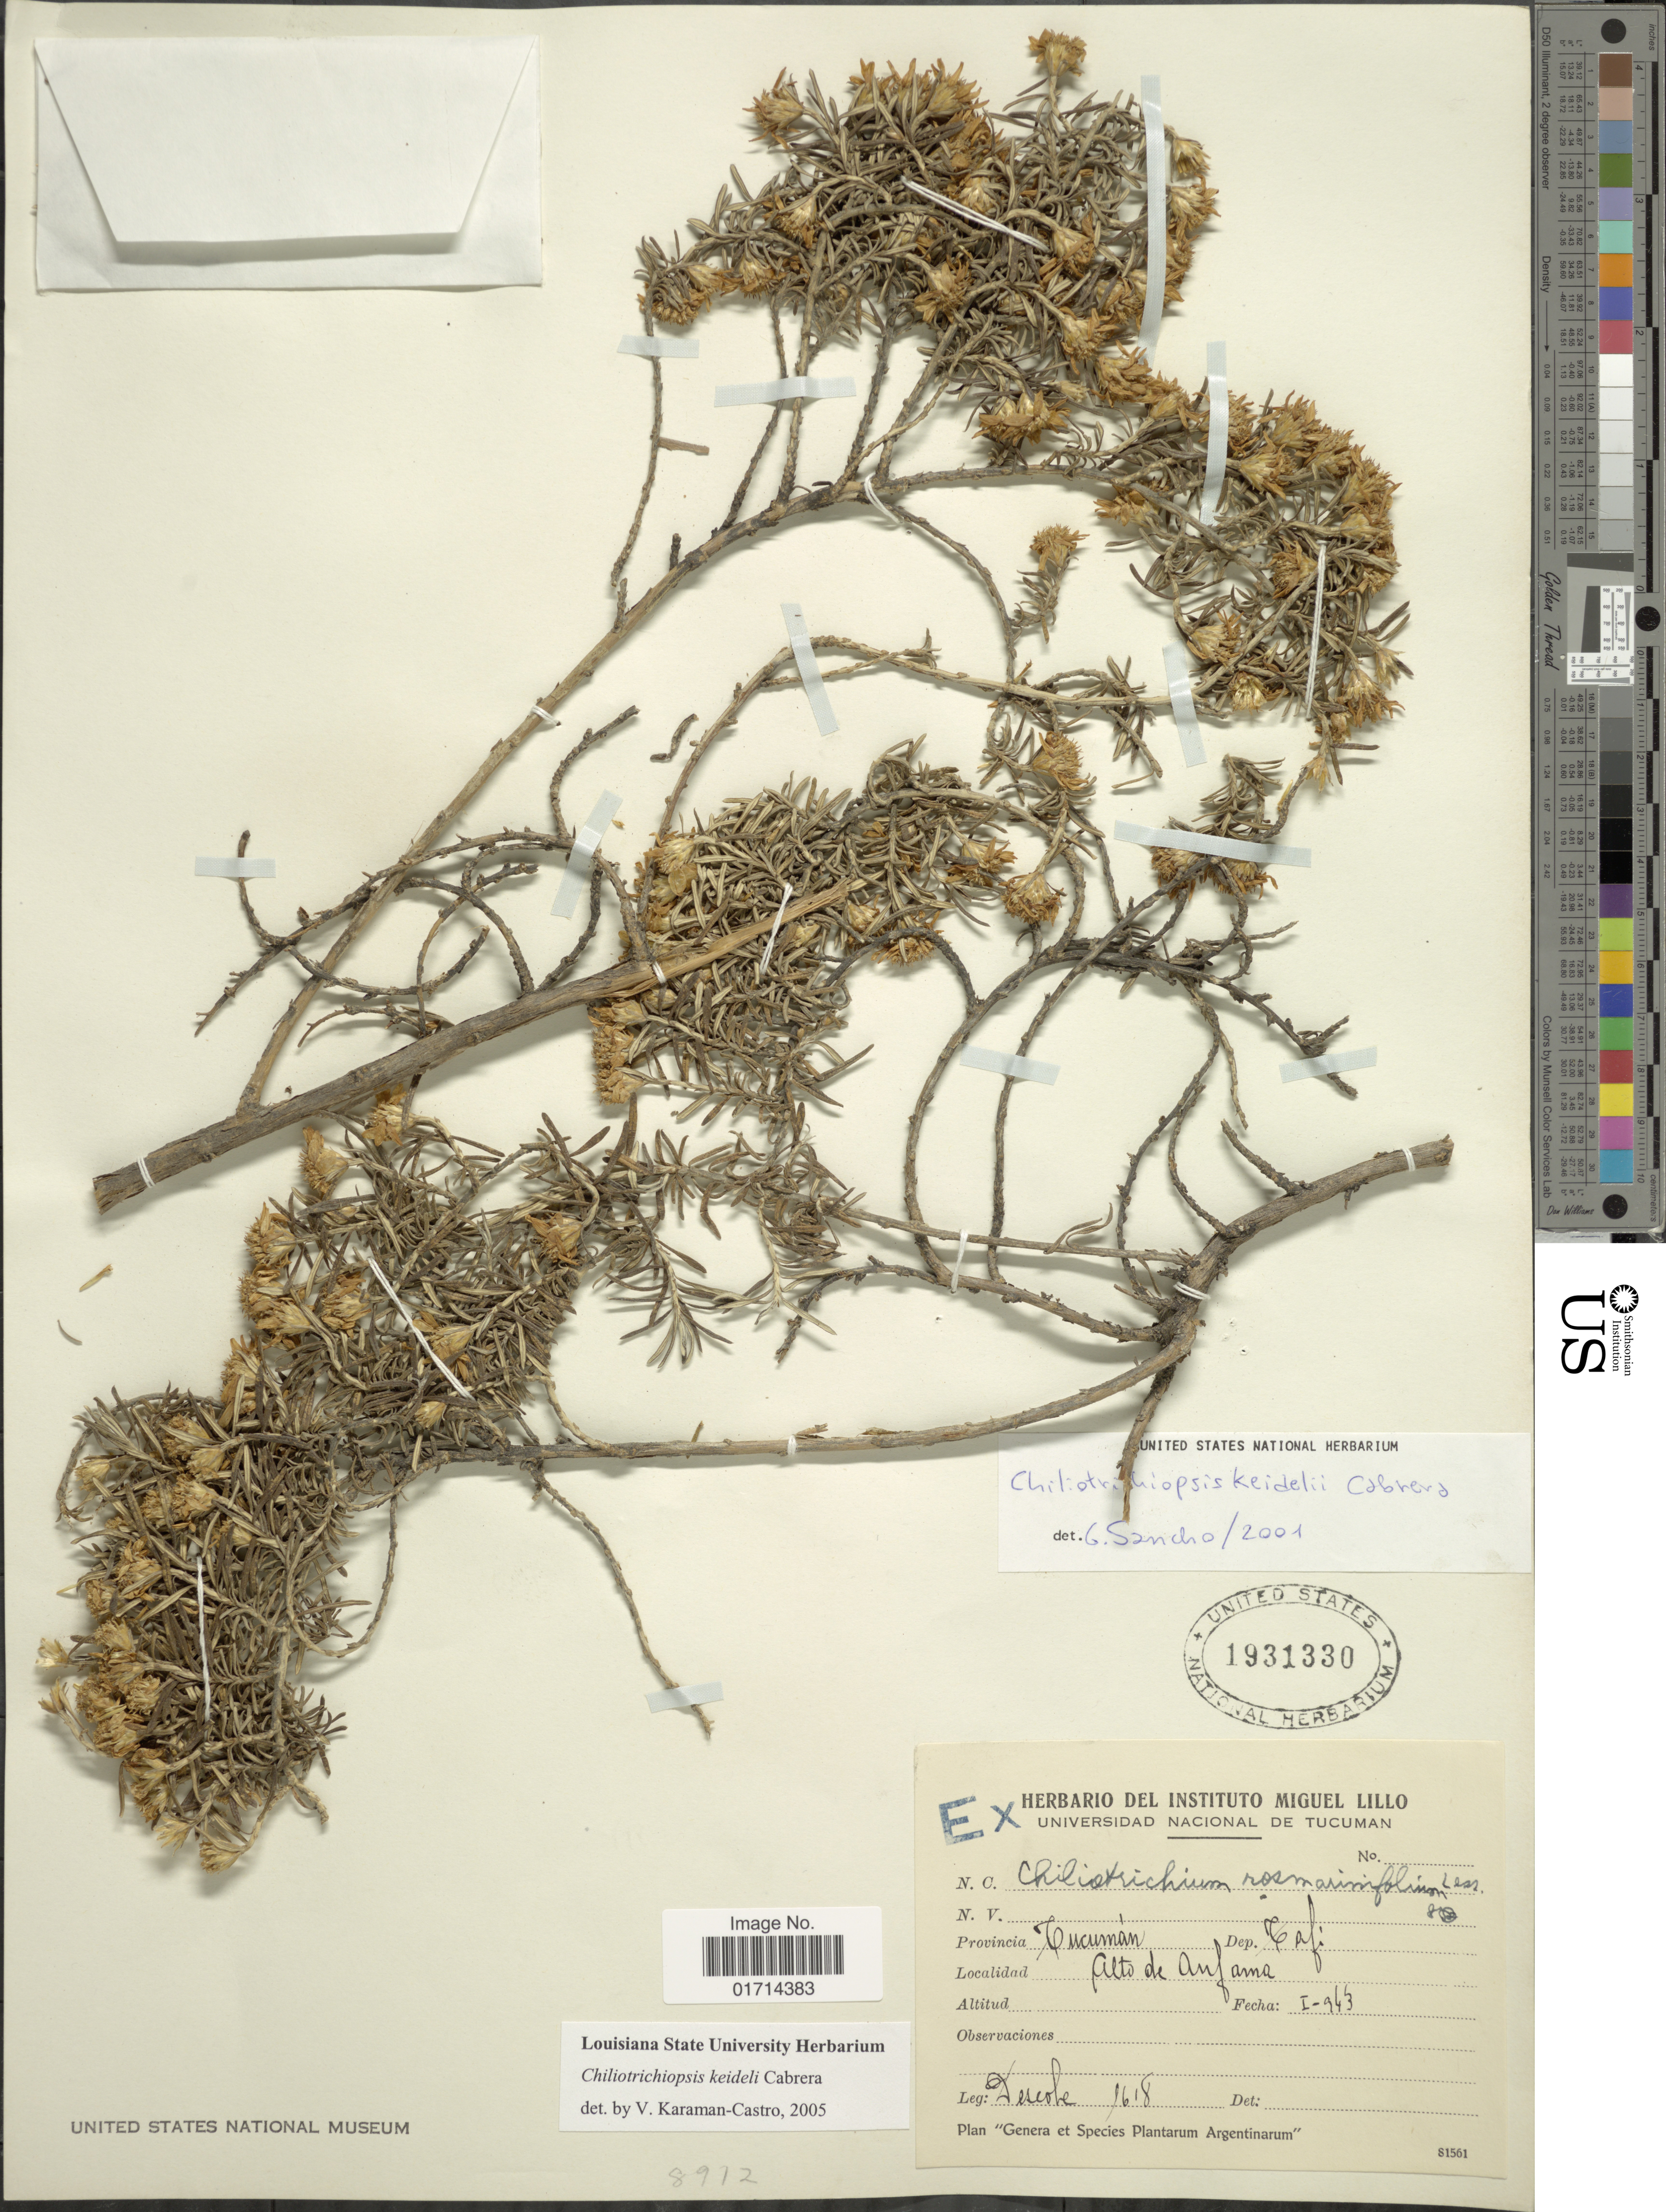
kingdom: Plantae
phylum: Tracheophyta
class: Magnoliopsida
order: Asterales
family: Asteraceae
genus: Chiliotrichiopsis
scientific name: Chiliotrichiopsis keideli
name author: Cabrera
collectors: H. R. Descole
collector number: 1618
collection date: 1943-01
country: Argentina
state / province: Tucuman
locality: Dep. Cafi, Alto de Anfama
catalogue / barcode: US 1931330